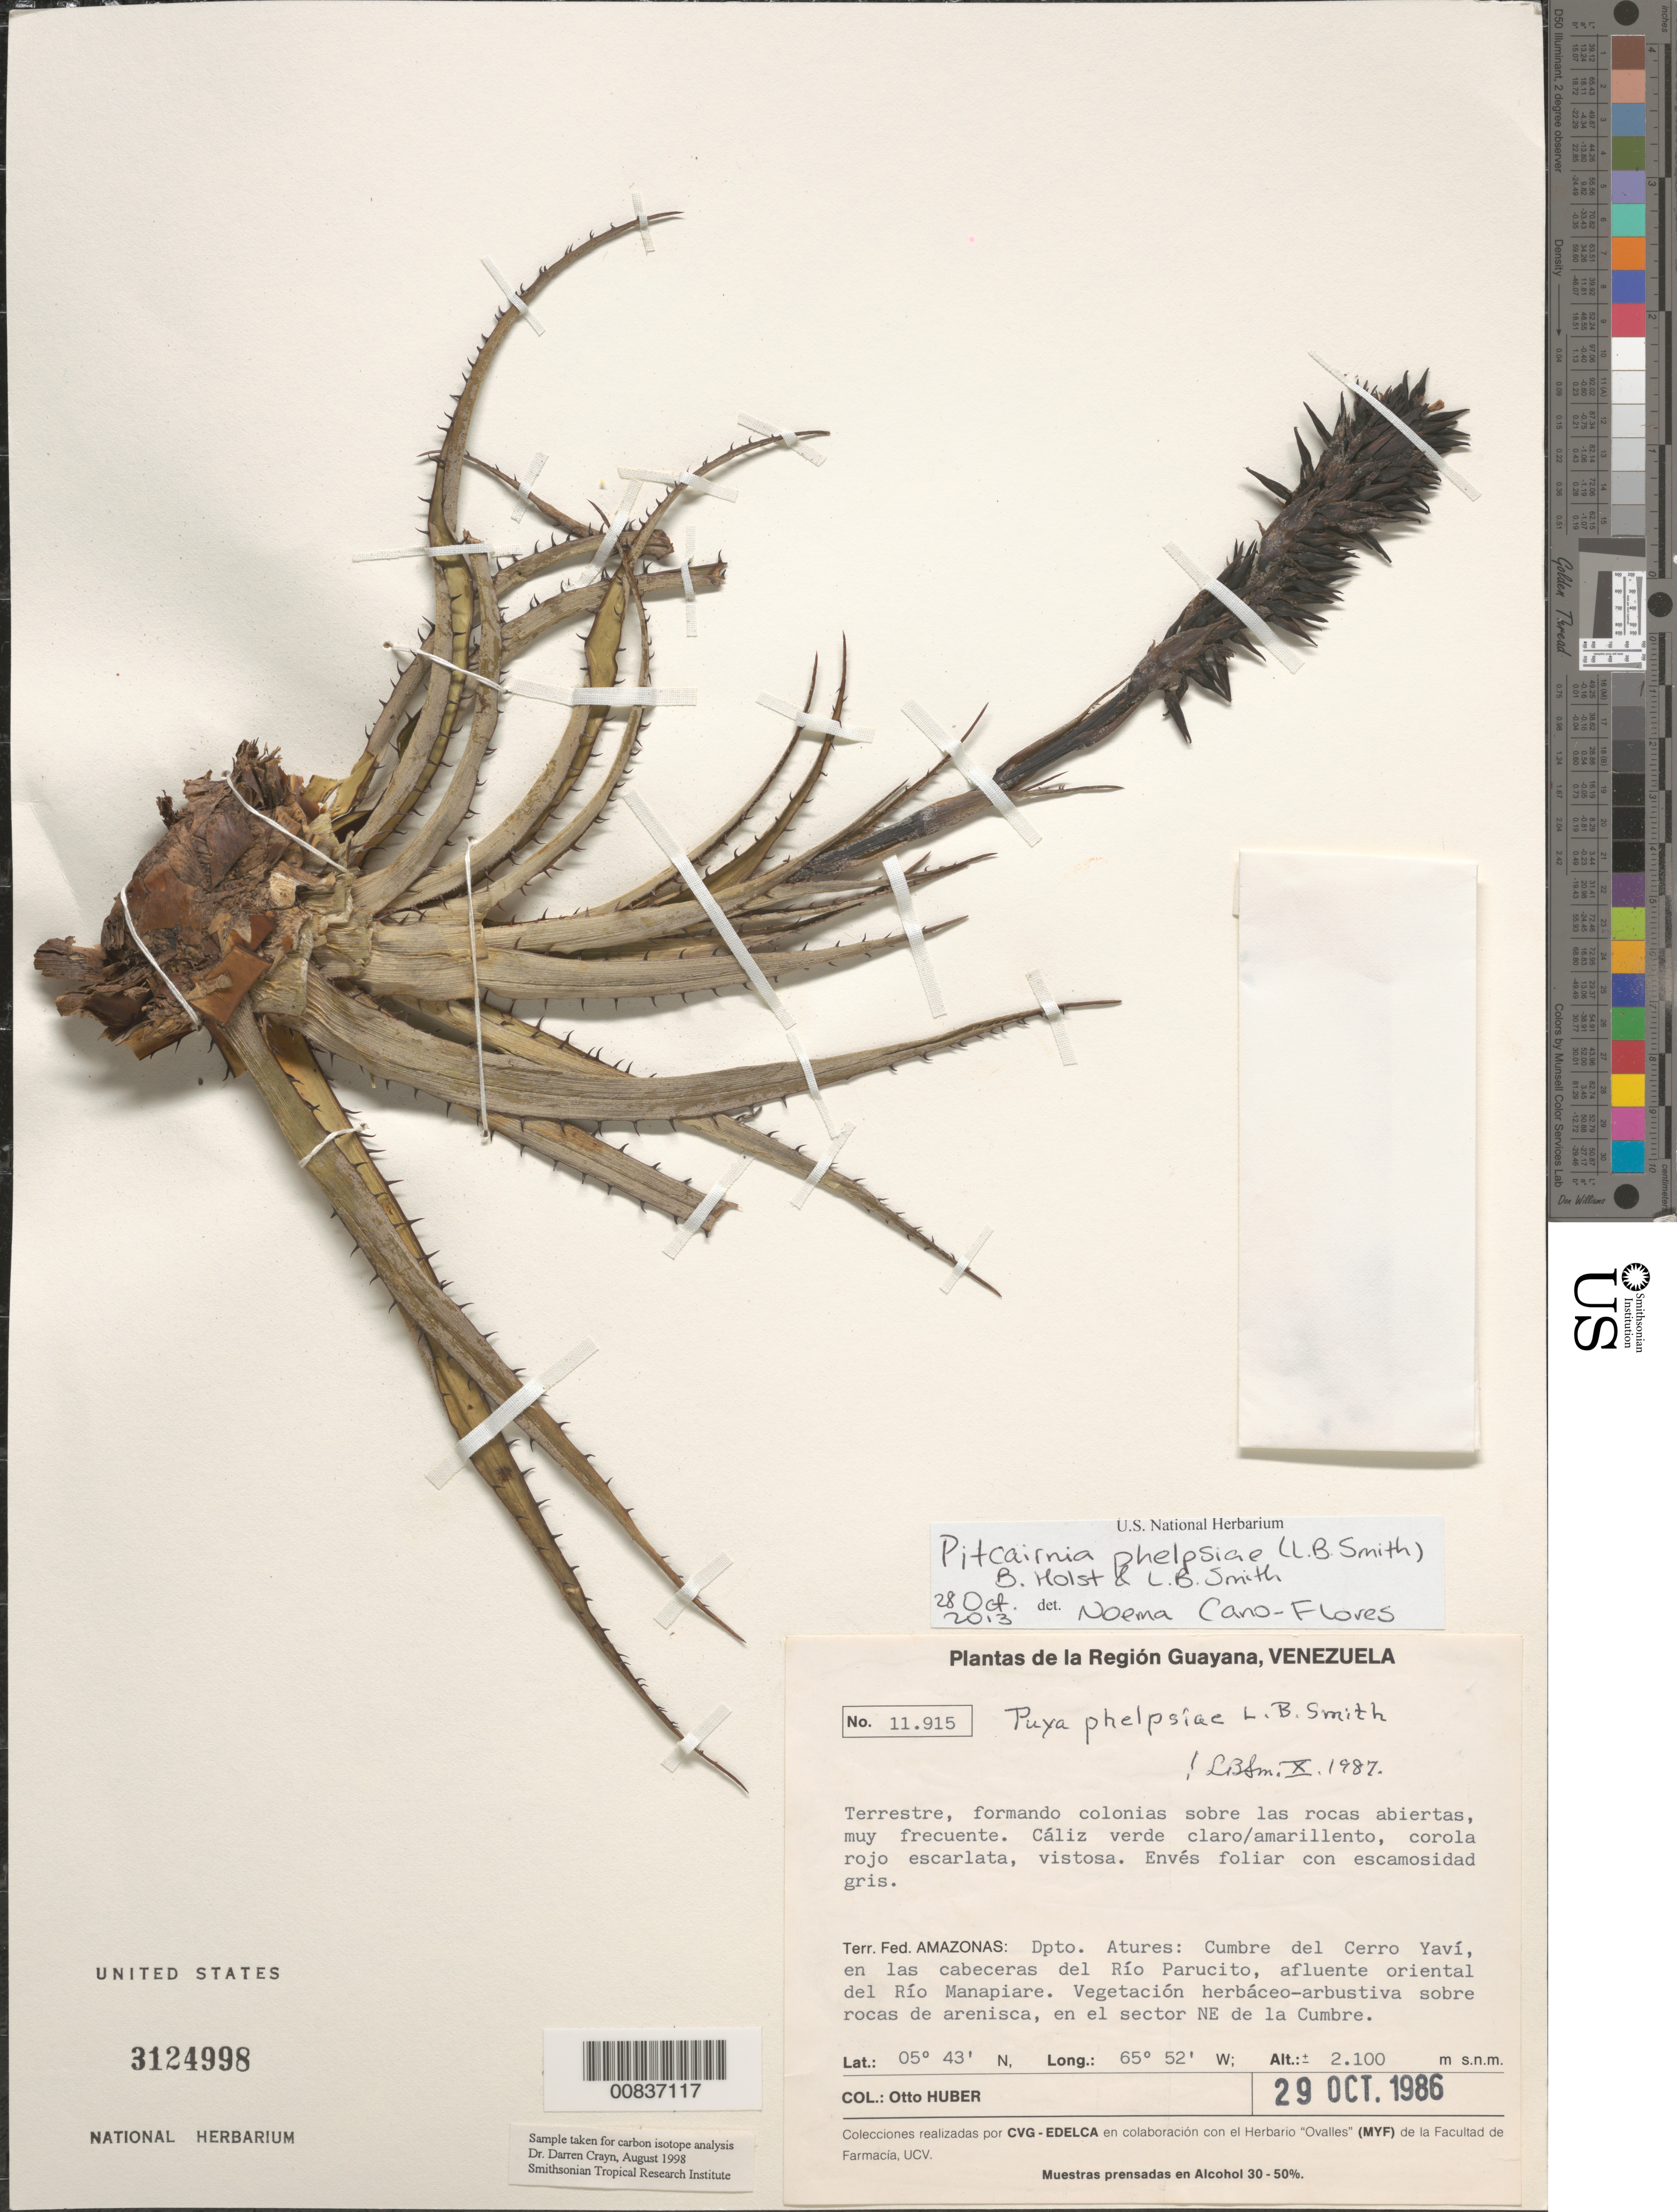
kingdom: Plantae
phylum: Tracheophyta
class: Liliopsida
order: Poales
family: Bromeliaceae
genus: Pitcairnia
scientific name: Pitcairnia phelpsiae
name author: (L.B. Sm.) B. Holst & L.B. Sm.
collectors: O. Huber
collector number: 11915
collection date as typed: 29-Oct-86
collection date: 1986-10-29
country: Venezuela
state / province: Amazonas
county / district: Atures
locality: Cerro Yaví cumbre, cabeceras de Río Parucito (affl. Río Manapiare), sector NE de la cumbre.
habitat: Vegetación herbaceo-arbustiva sobre rocas de arnisca; sobre las rocas abiertas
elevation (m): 2100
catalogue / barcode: US 3124998